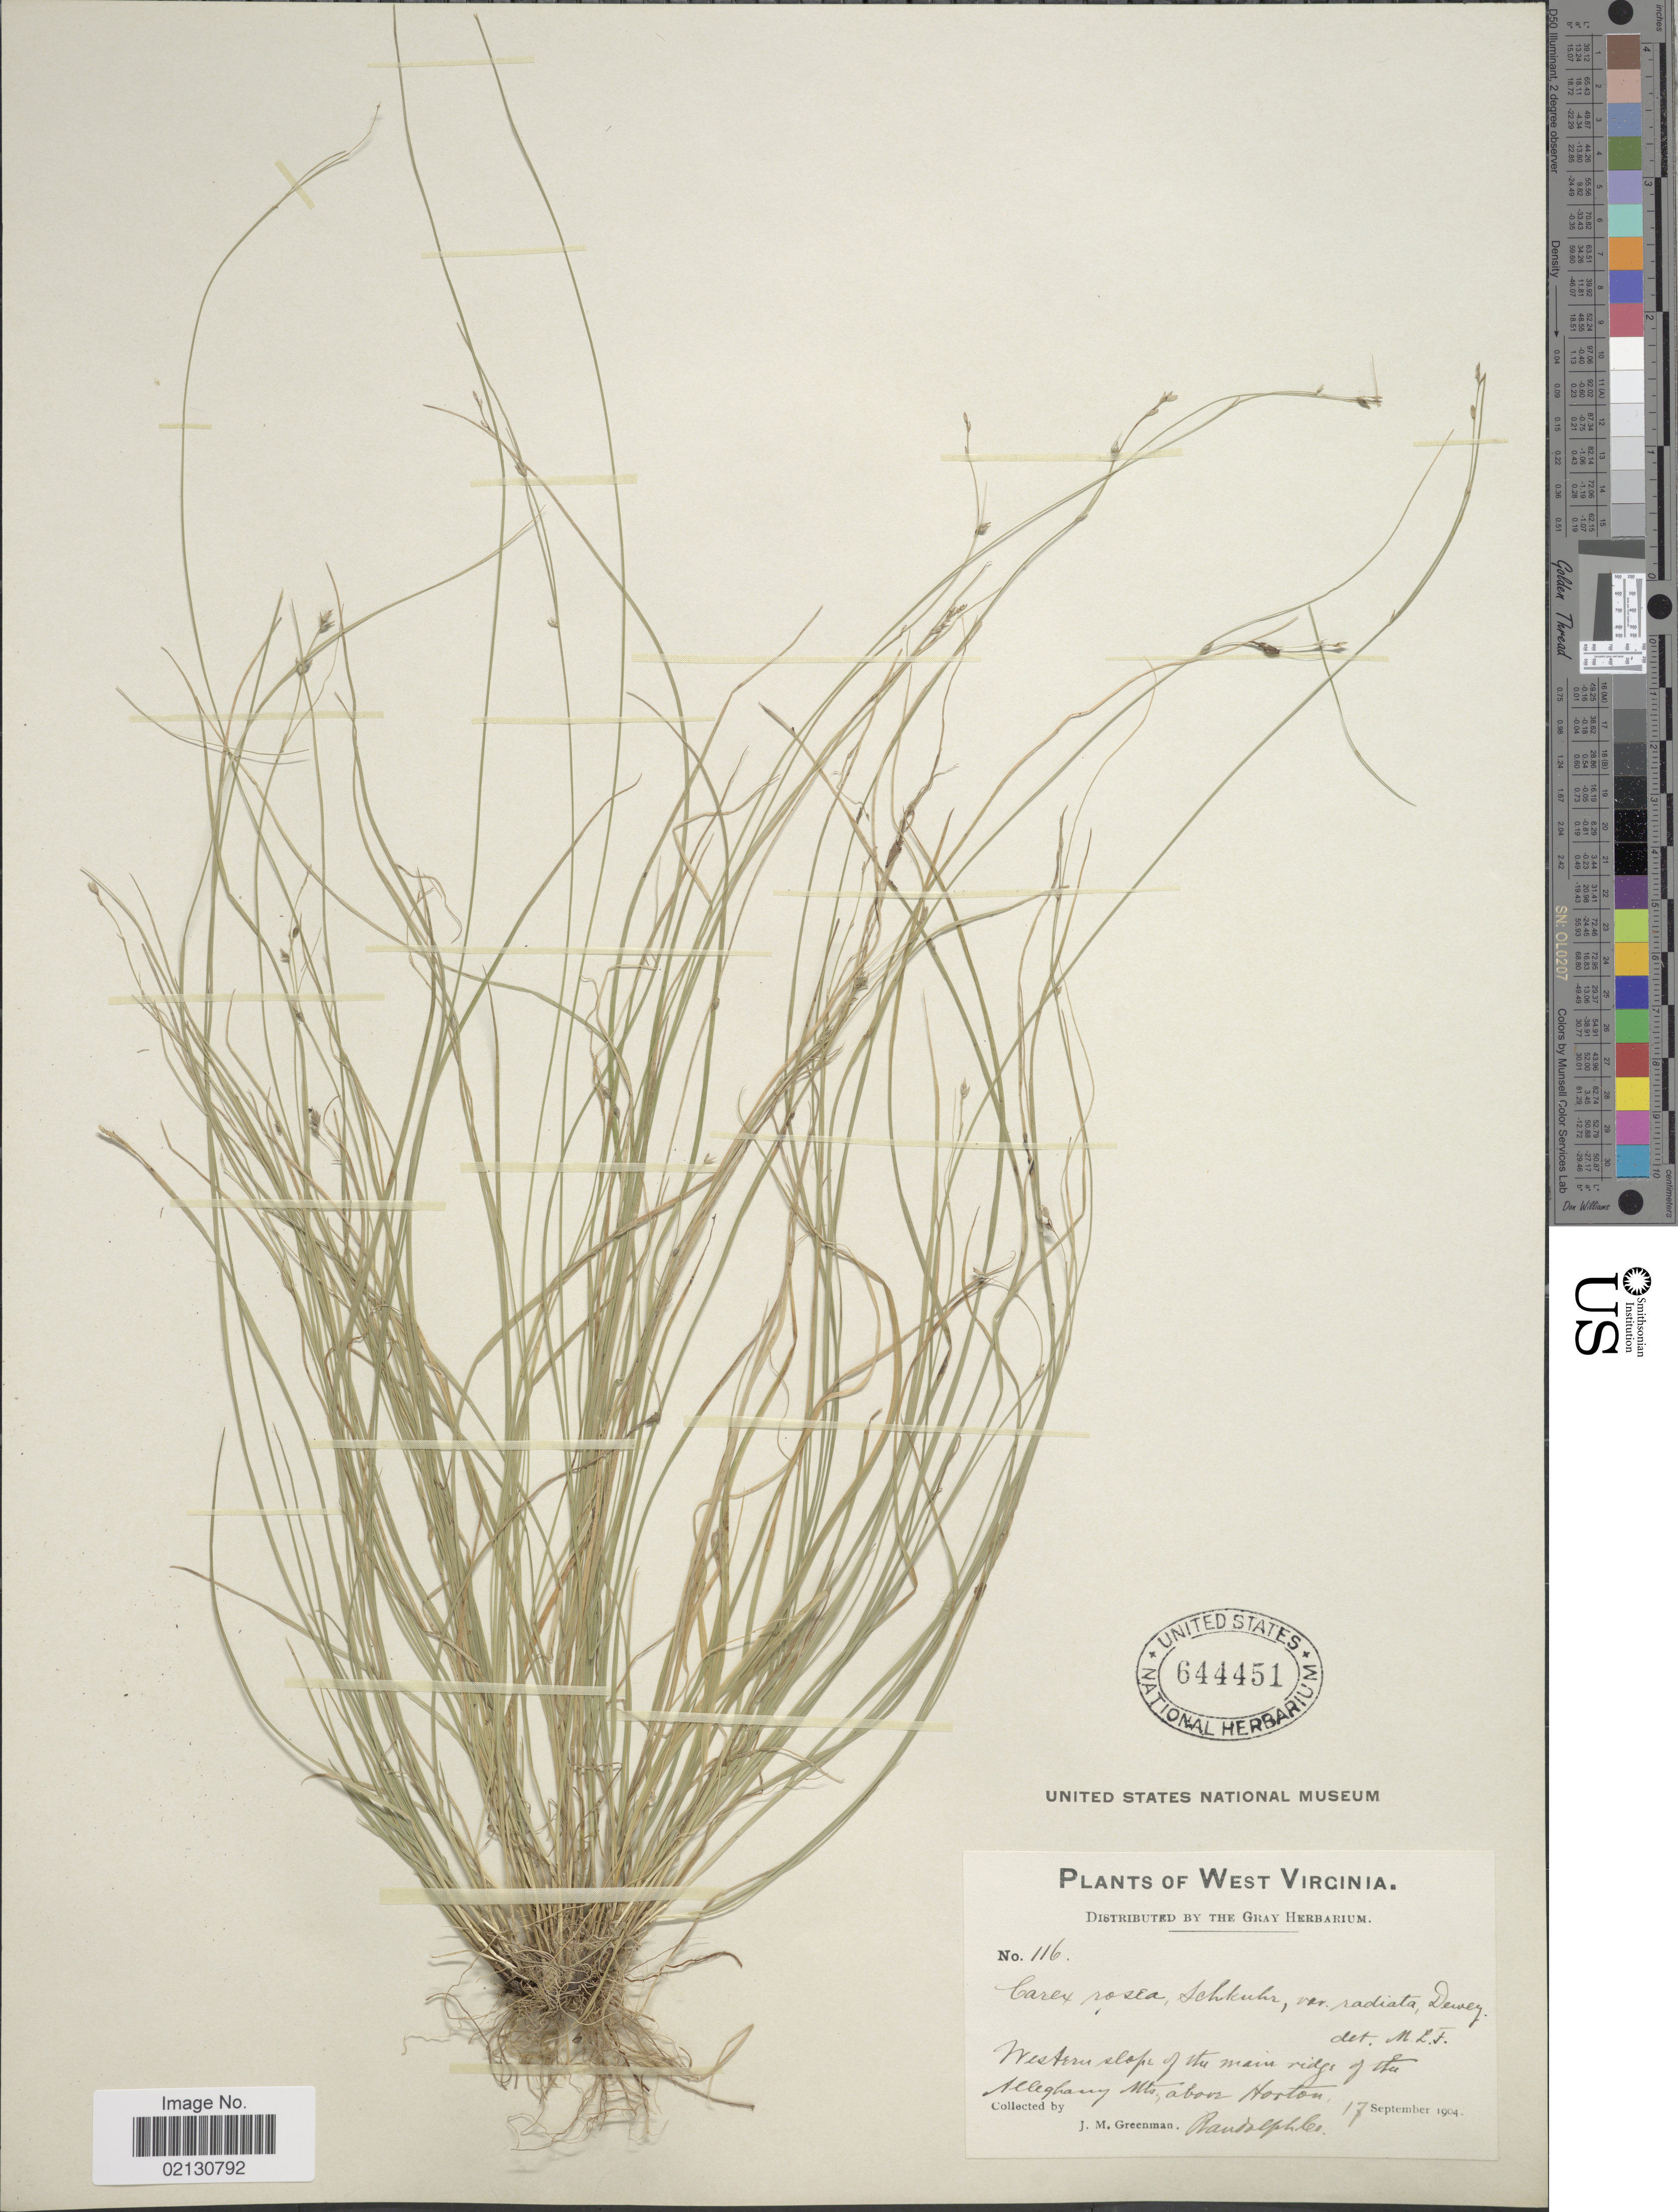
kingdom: Plantae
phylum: Tracheophyta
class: Liliopsida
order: Poales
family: Cyperaceae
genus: Carex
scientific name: Carex radiata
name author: (Wahlenb.) Small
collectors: J. M. Greenman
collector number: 116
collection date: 1904-09-17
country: United States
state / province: West Virginia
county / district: Randolph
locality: Western slope of the main ridge of the Alleghany Mts., above Horton. Randolph Co.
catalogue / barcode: US 644451